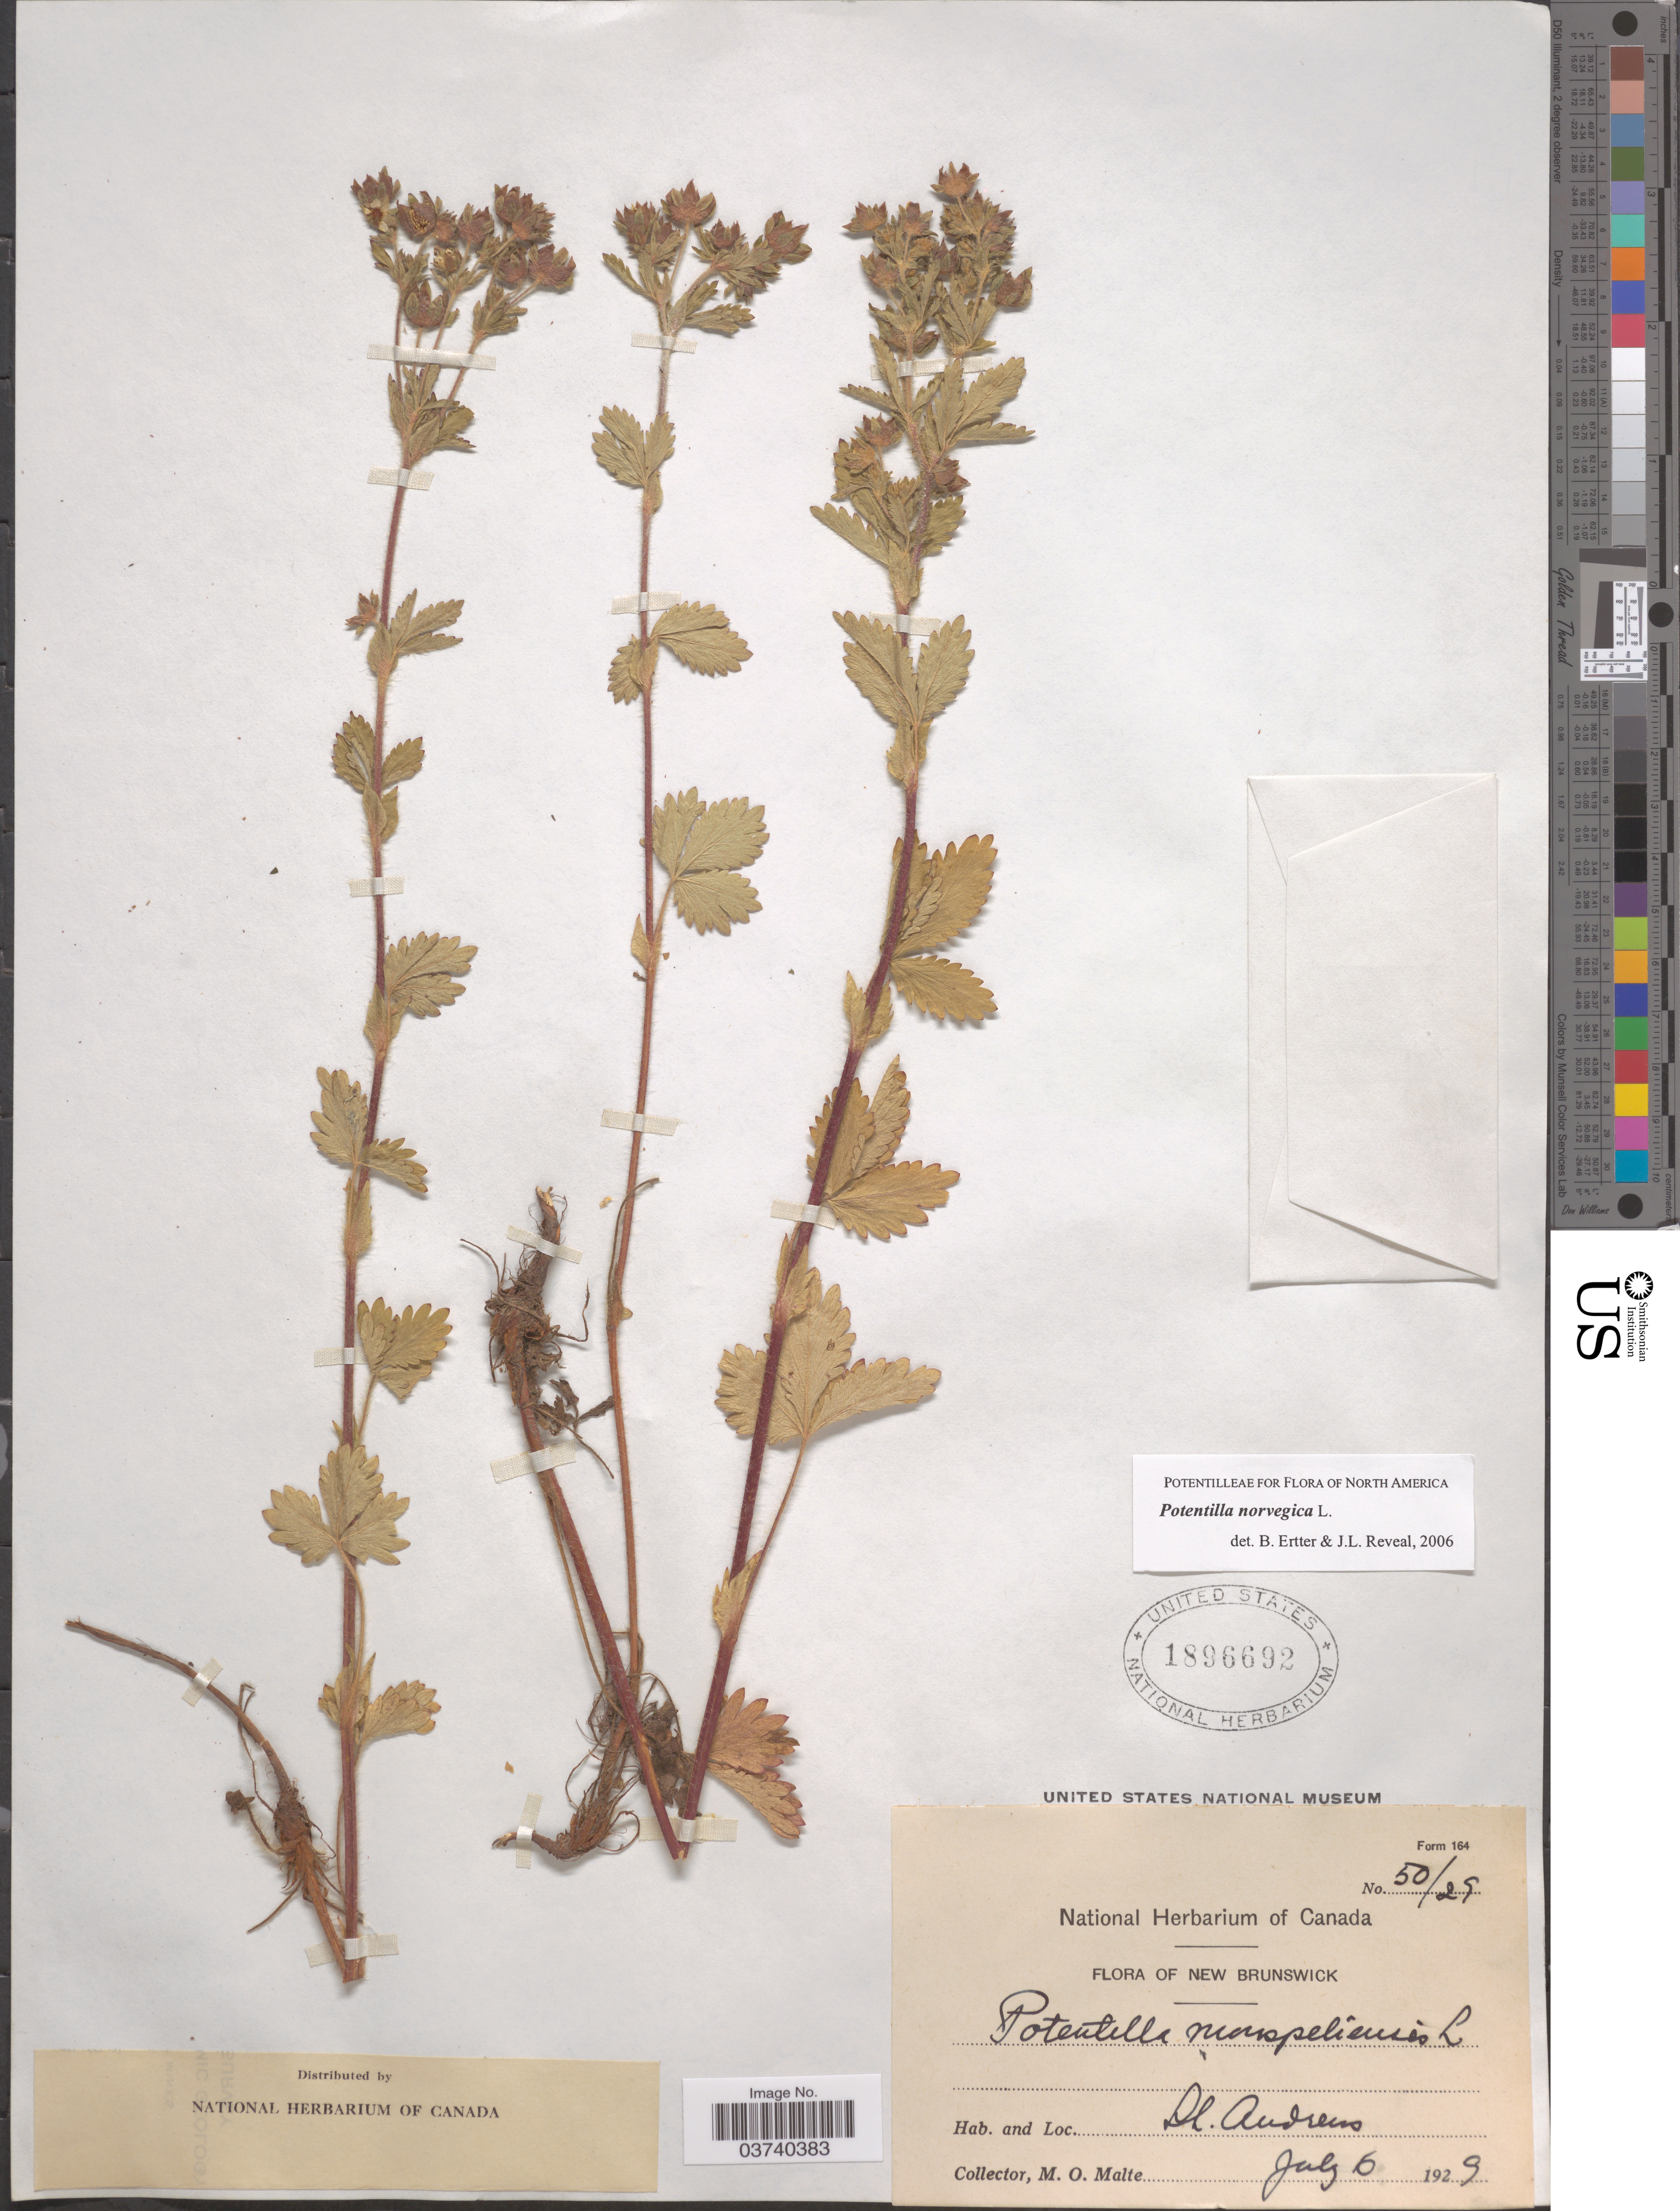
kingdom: Plantae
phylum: Tracheophyta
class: Magnoliopsida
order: Rosales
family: Rosaceae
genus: Potentilla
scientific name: Potentilla norvegica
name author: L.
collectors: M. O. Malte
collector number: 50/29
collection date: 1929-07-06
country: Canada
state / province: New Brunswick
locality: St. Andrews.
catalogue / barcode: US 1896692